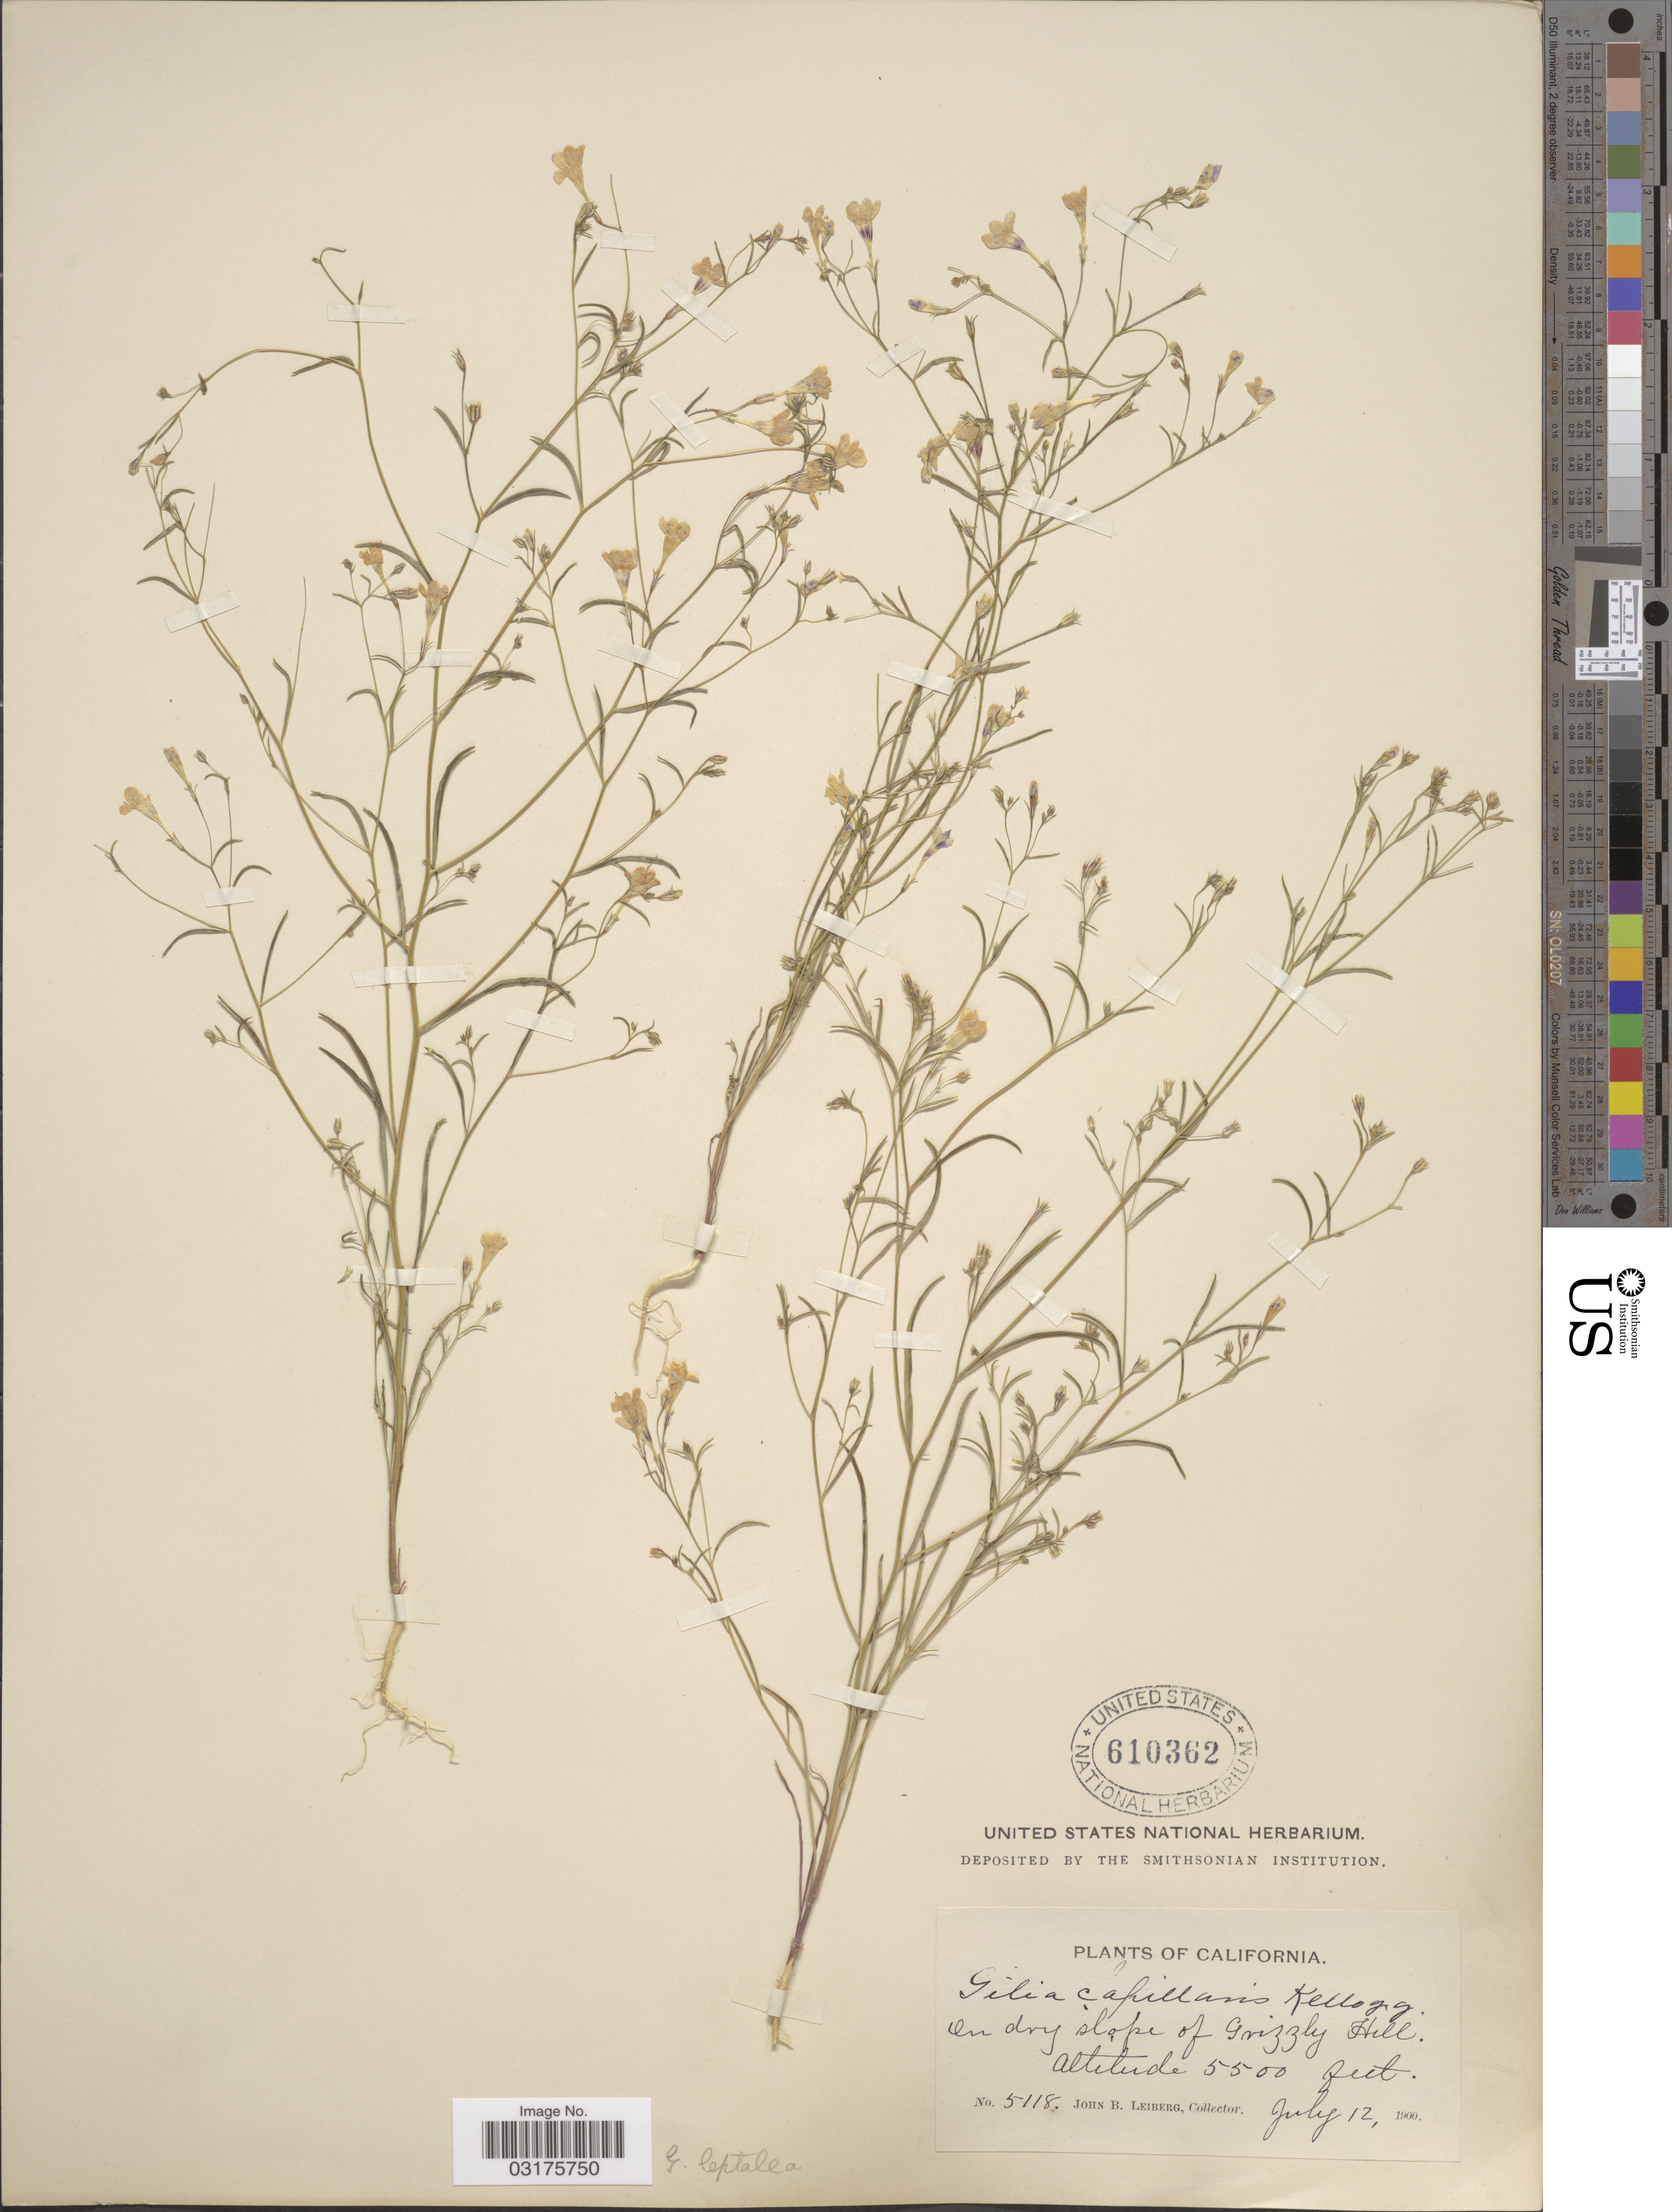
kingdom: Plantae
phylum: Tracheophyta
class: Magnoliopsida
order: Ericales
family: Polemoniaceae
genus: Navarretia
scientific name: Navarretia leptalea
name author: (A. Gray) L.A. Johnson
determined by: Strong, Mark T., (BOT), Smithsonian Institution - National Museum of Natural History (UNITED STATES)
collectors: J. B. Leiberg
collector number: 5118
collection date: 1900-07-12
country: United States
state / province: California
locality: On dry slope of Grizzly Hill.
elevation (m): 1676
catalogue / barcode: US 610362